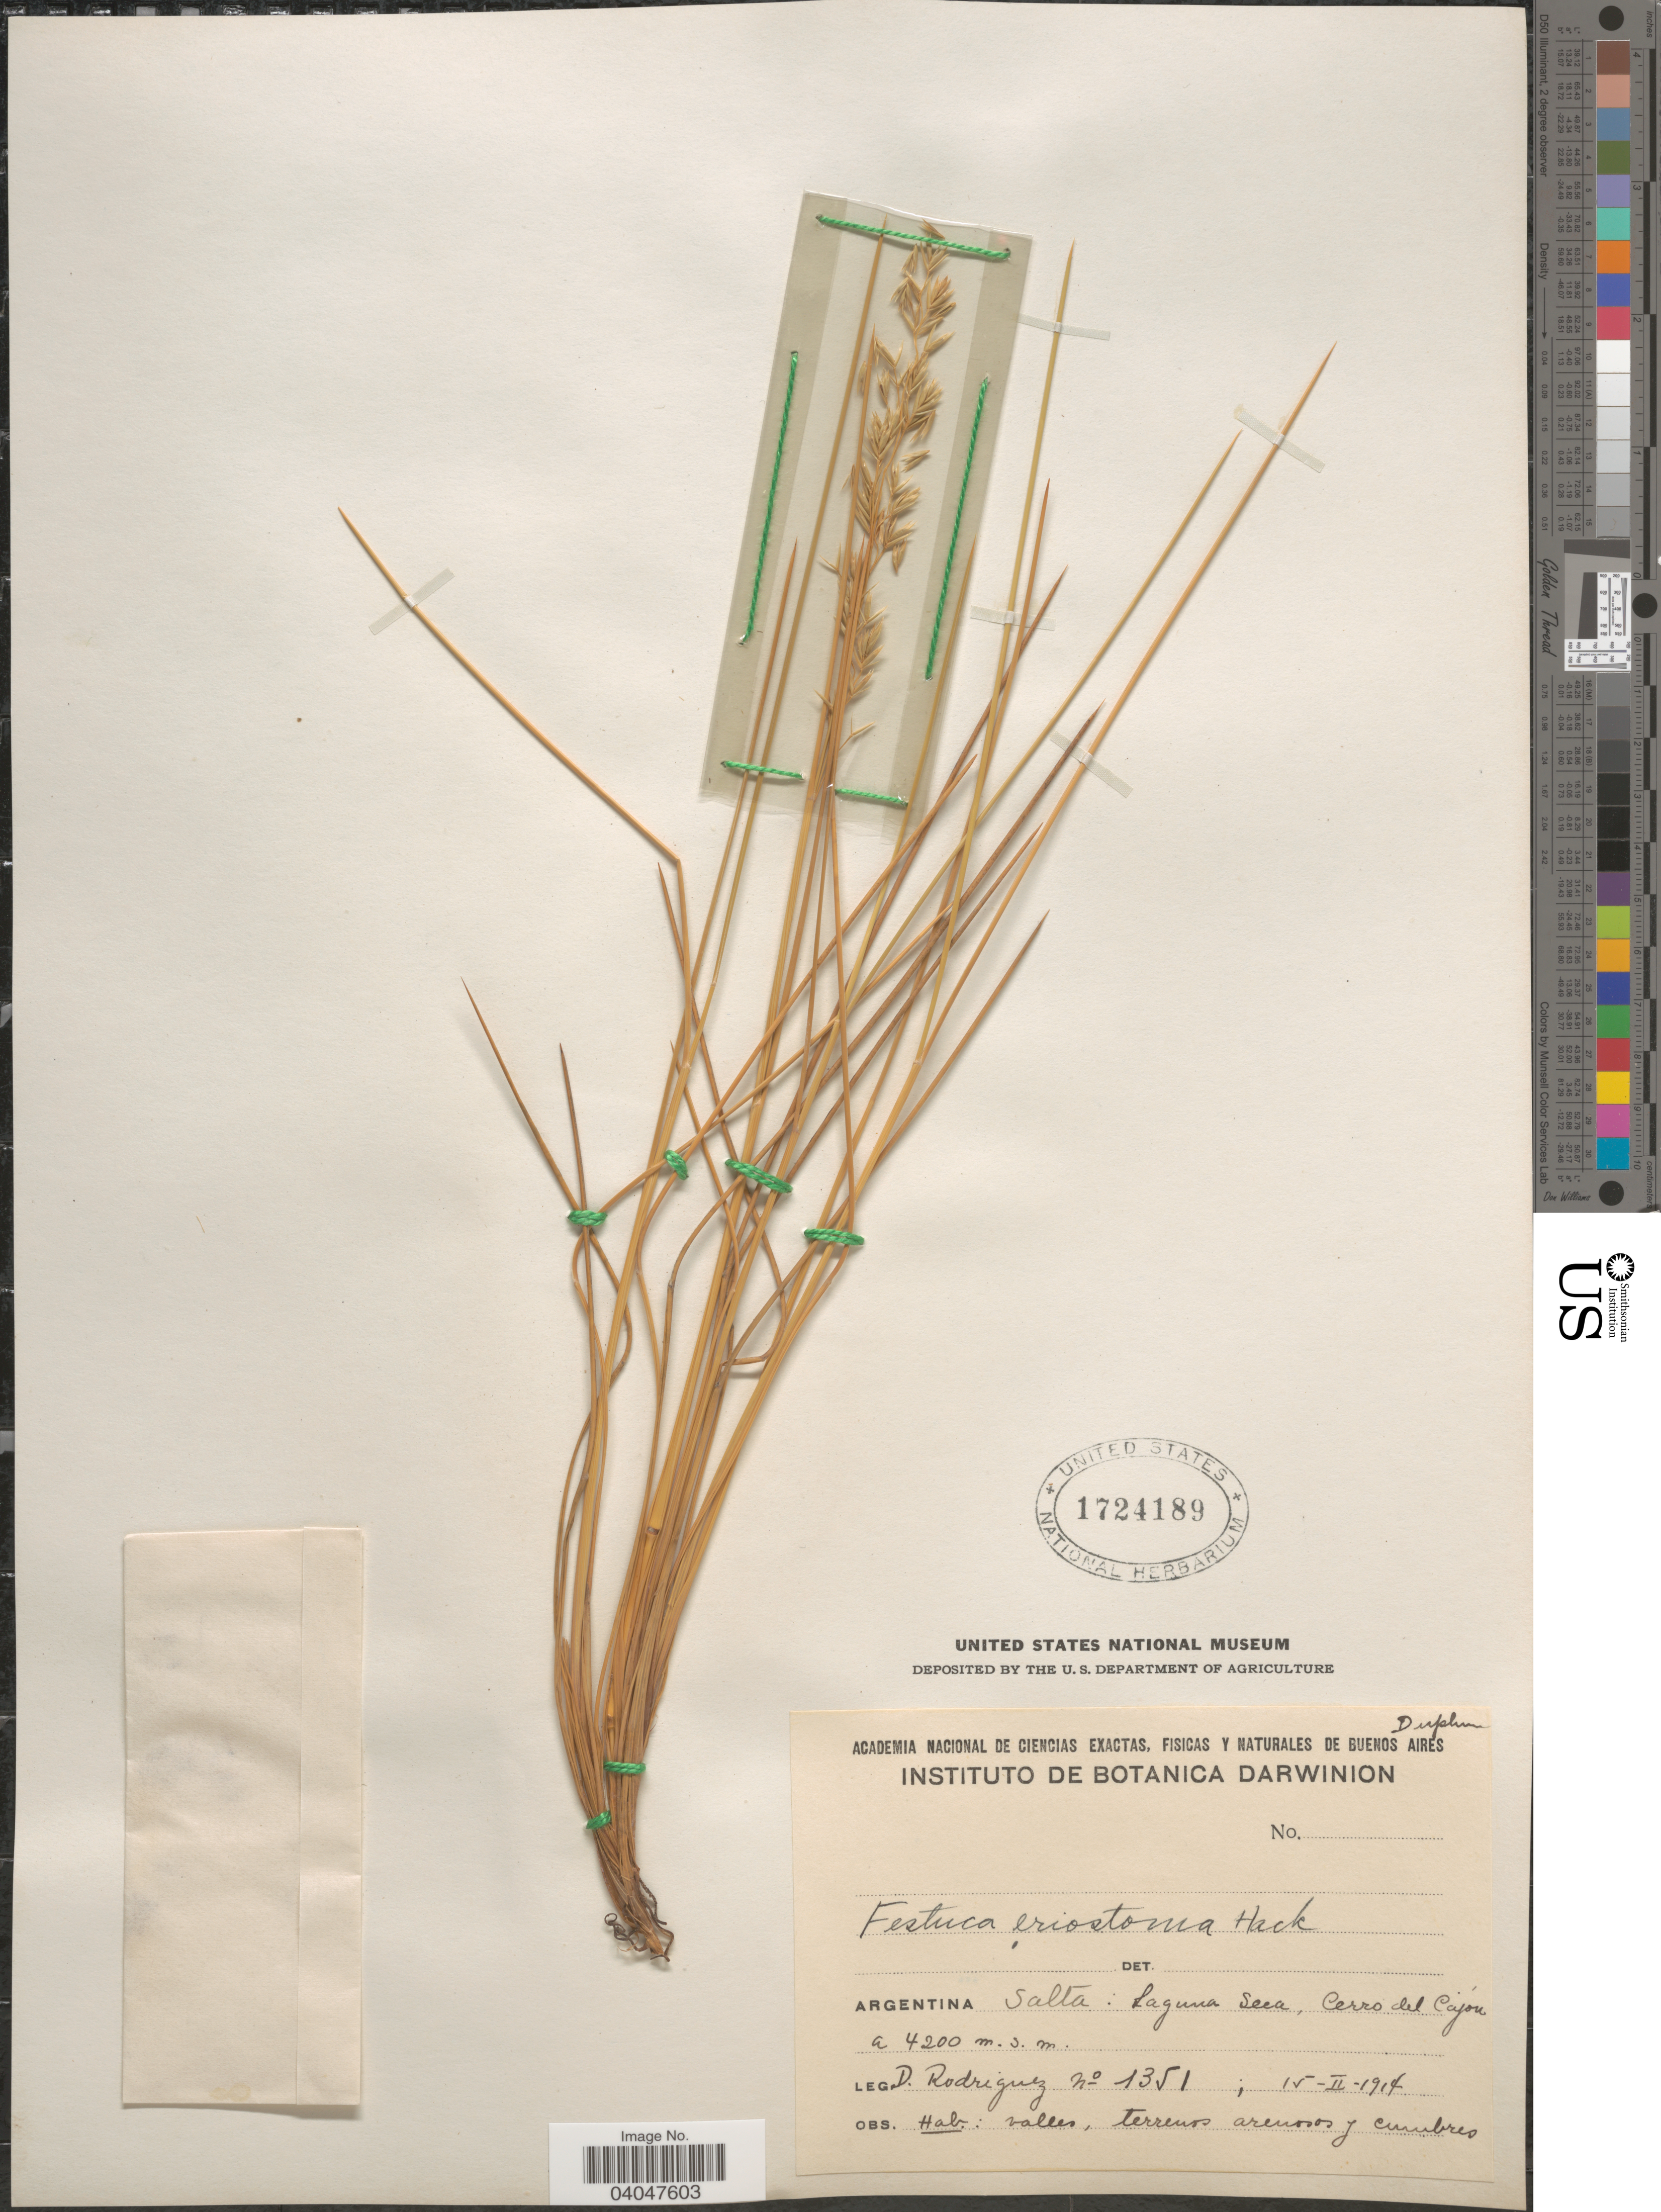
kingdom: Plantae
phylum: Tracheophyta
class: Liliopsida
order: Poales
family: Poaceae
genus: Festuca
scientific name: Festuca eriostoma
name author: Hack.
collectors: D. Rodriguez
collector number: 1351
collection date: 1914-02-15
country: Argentina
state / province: Salta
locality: Laguna Seca, Cerro del Cajón.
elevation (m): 4200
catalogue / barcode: US 1724189